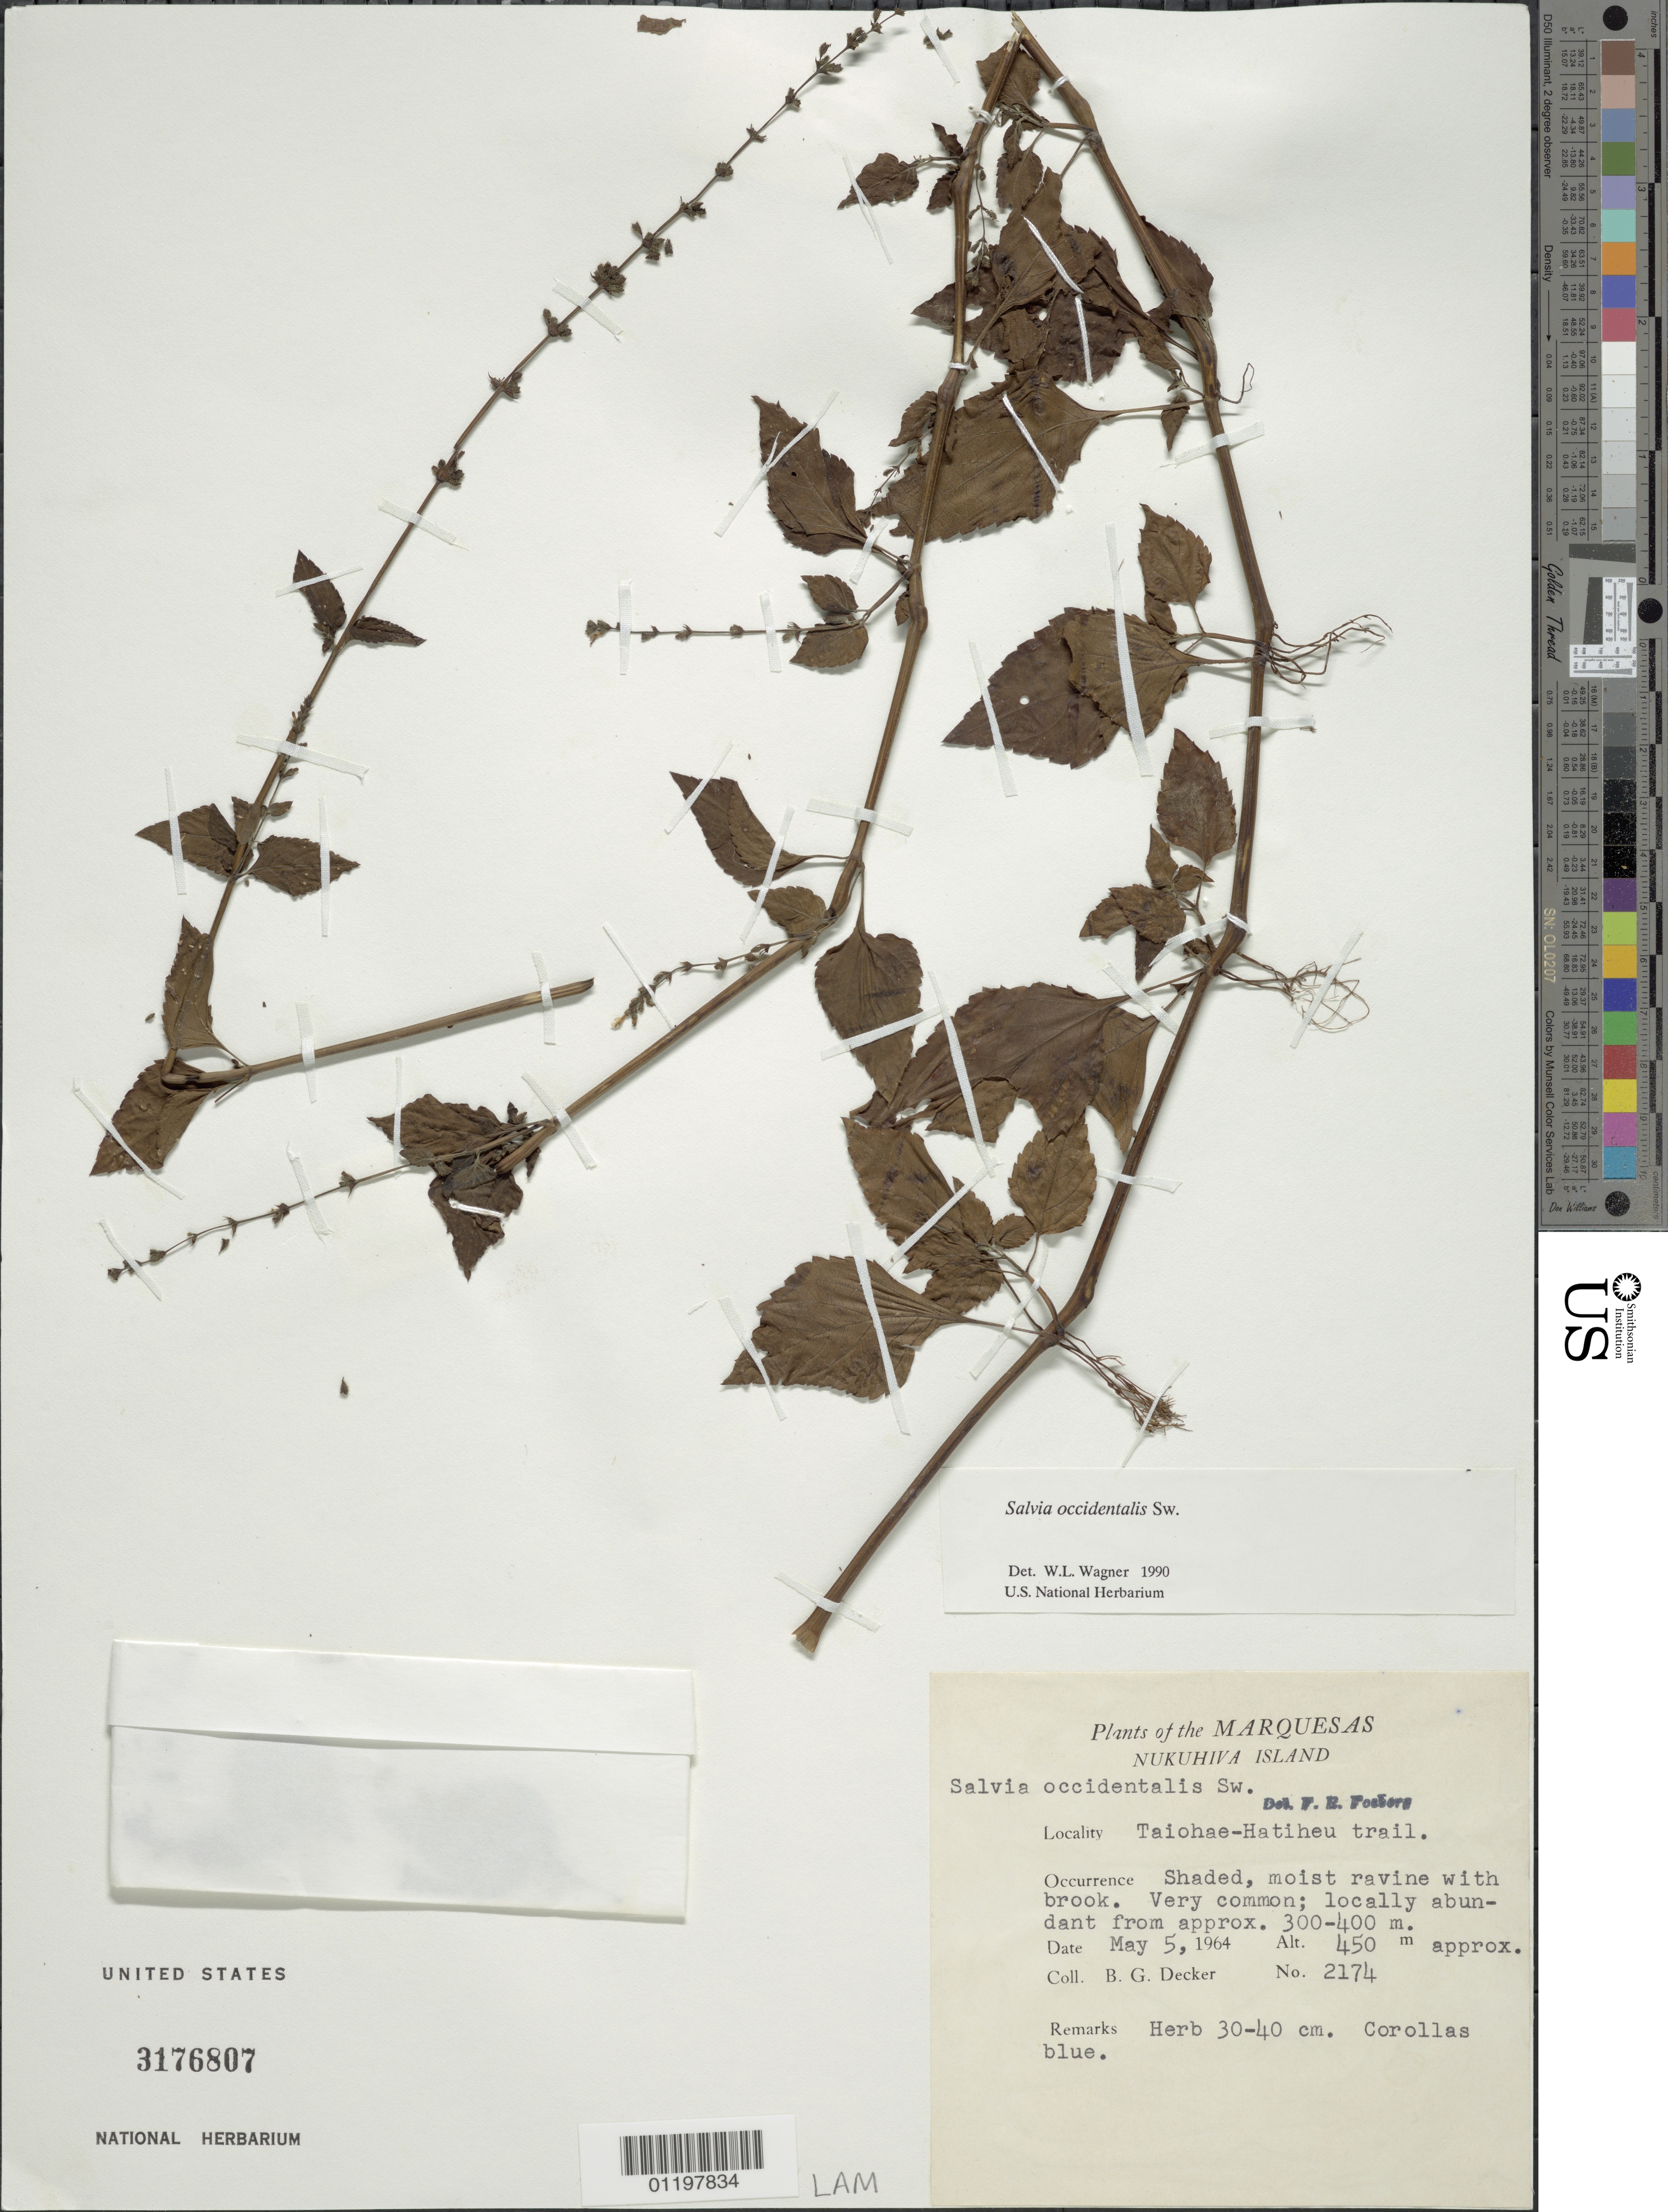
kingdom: Plantae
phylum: Tracheophyta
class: Magnoliopsida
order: Lamiales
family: Lamiaceae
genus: Salvia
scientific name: Salvia occidentalis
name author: Sw.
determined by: Wagner, W. L., (BOT), Smithsonian Institution - National Museum of Natural History (UNITED STATES)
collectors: B. G. Decker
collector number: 2174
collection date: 1964-05-05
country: French Polynesia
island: Nuku Hiva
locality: Taiohae-Hatiheu Trail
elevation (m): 450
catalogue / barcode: US 3176807